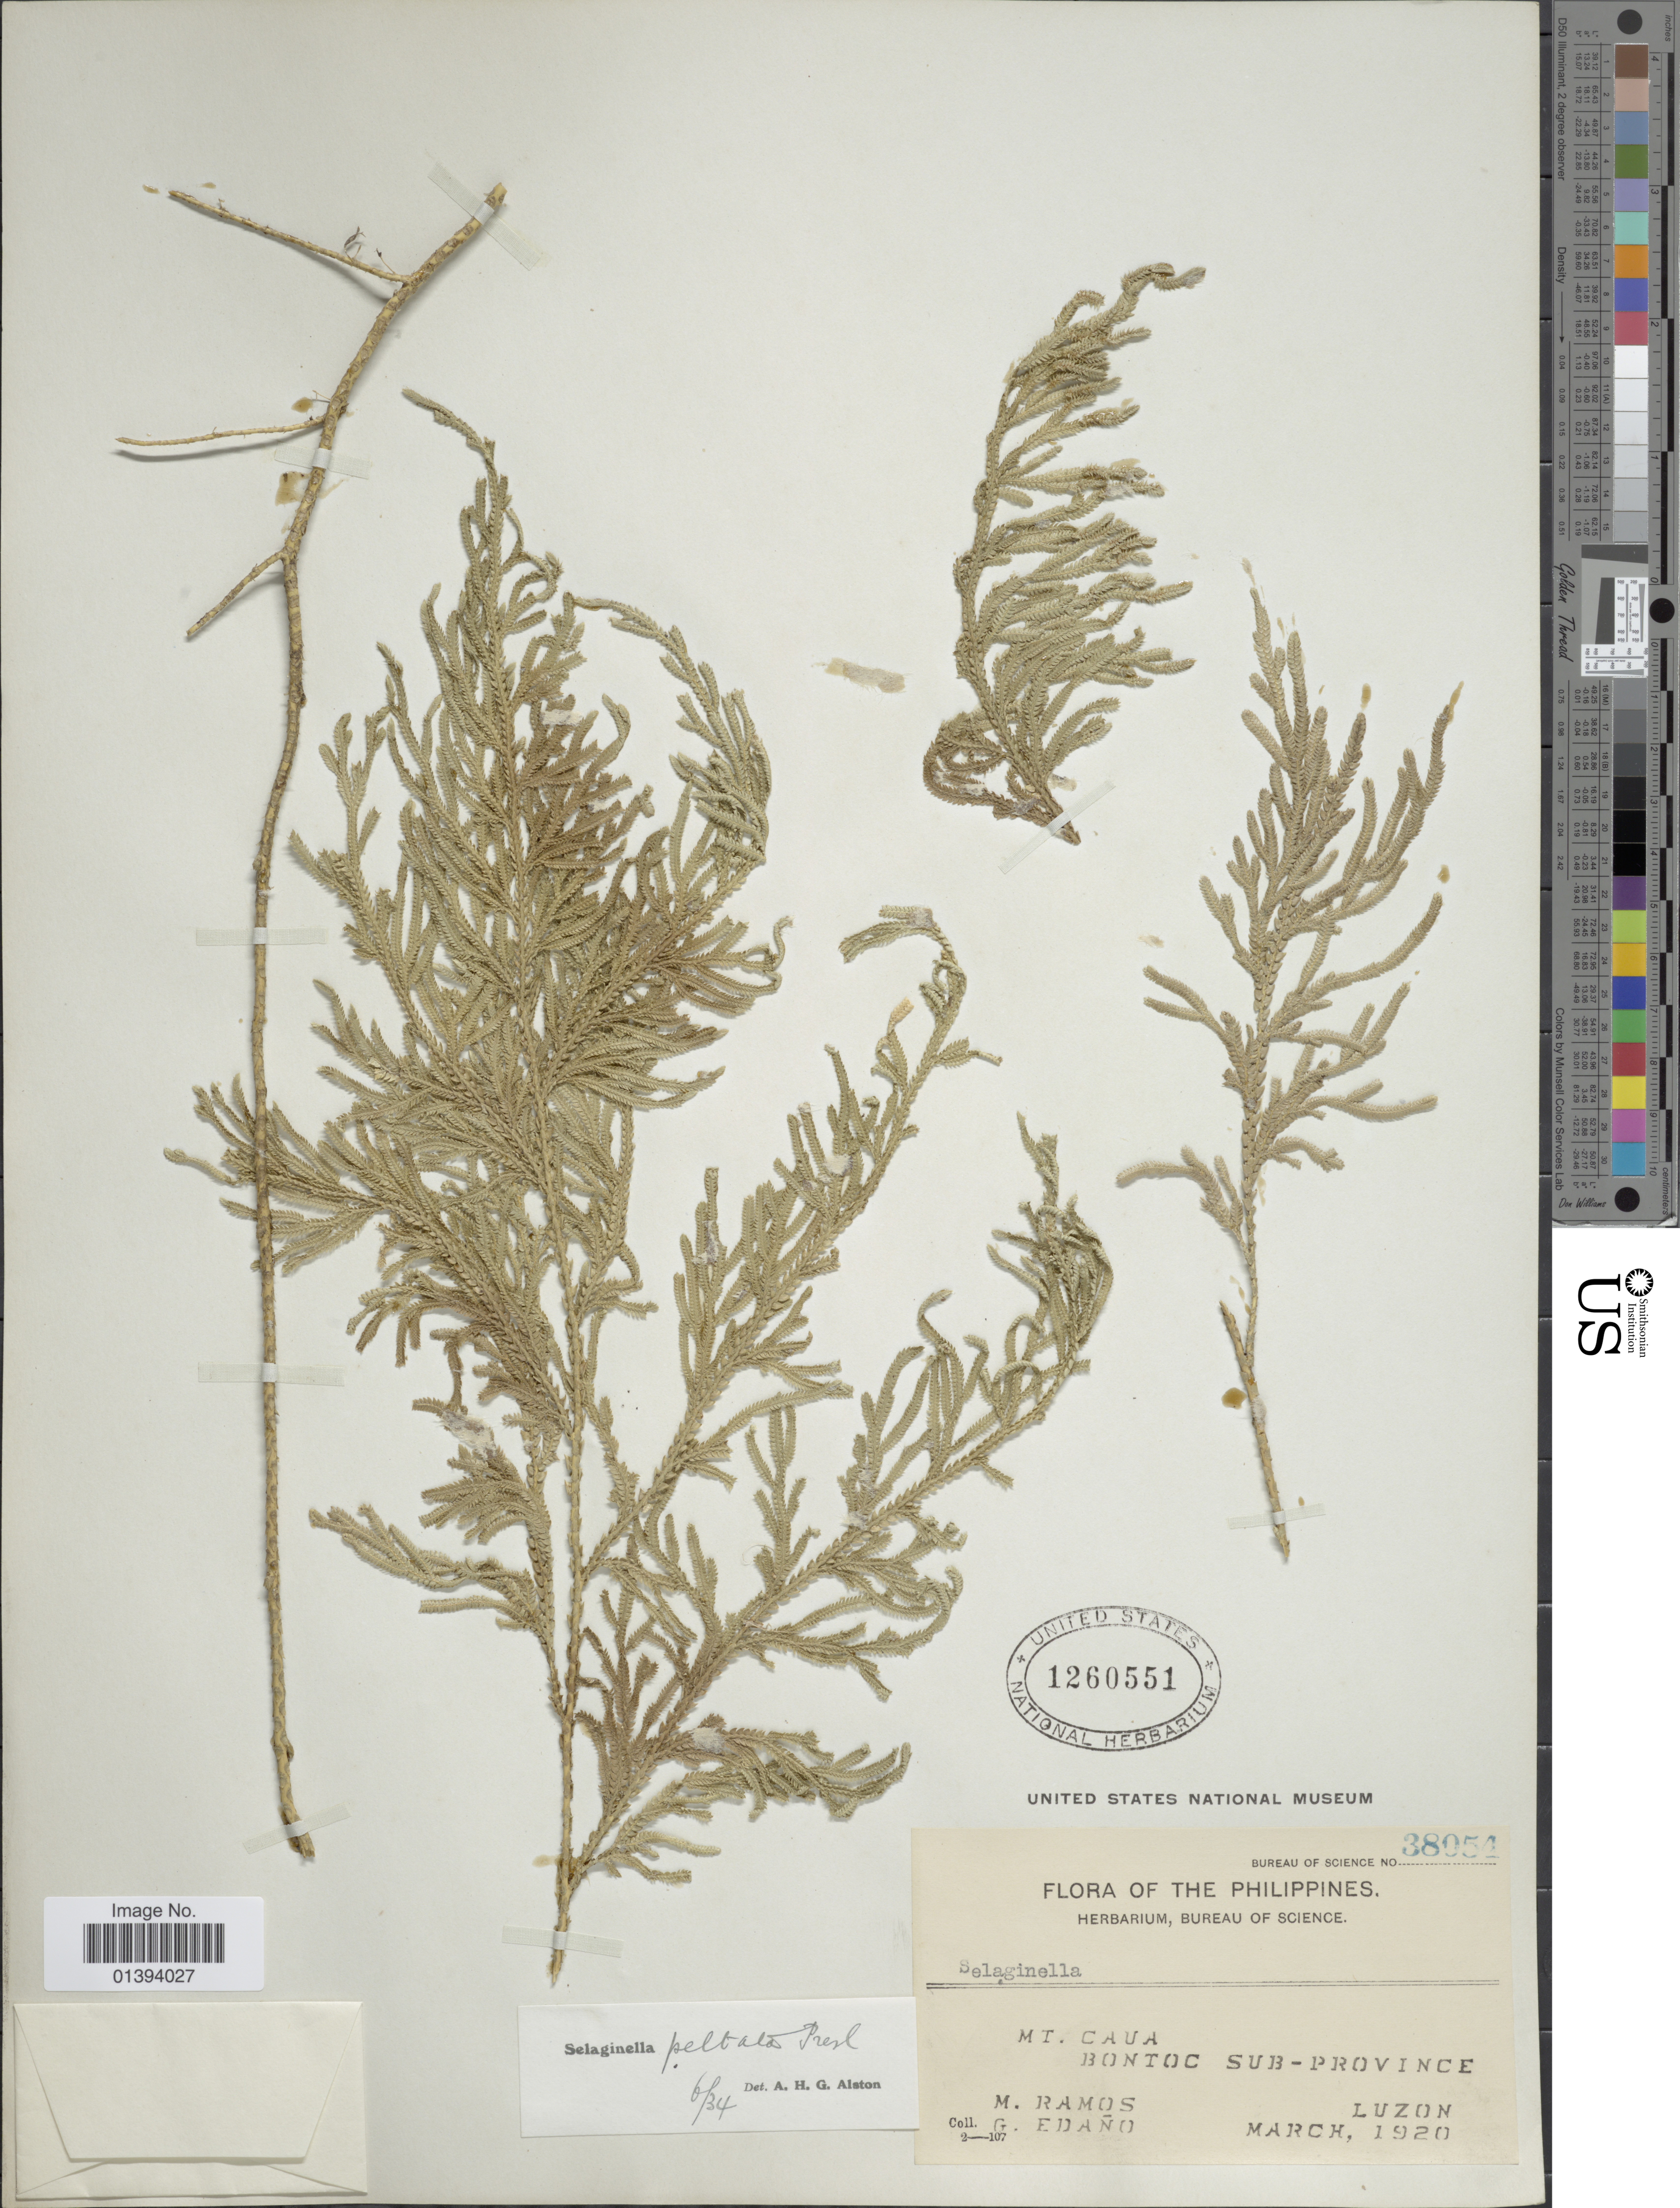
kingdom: Plantae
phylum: Tracheophyta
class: Lycopodiopsida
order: Selaginellales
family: Selaginellaceae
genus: Selaginella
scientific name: Selaginella peltata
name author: C. Presl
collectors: M. Ramos & G. Edaño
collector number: Bureau of Science 38054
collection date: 1920-03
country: Philippines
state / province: Central Luzon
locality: Mt. Caua, Bontoc Sub-Province, Luzon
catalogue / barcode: US 1260551